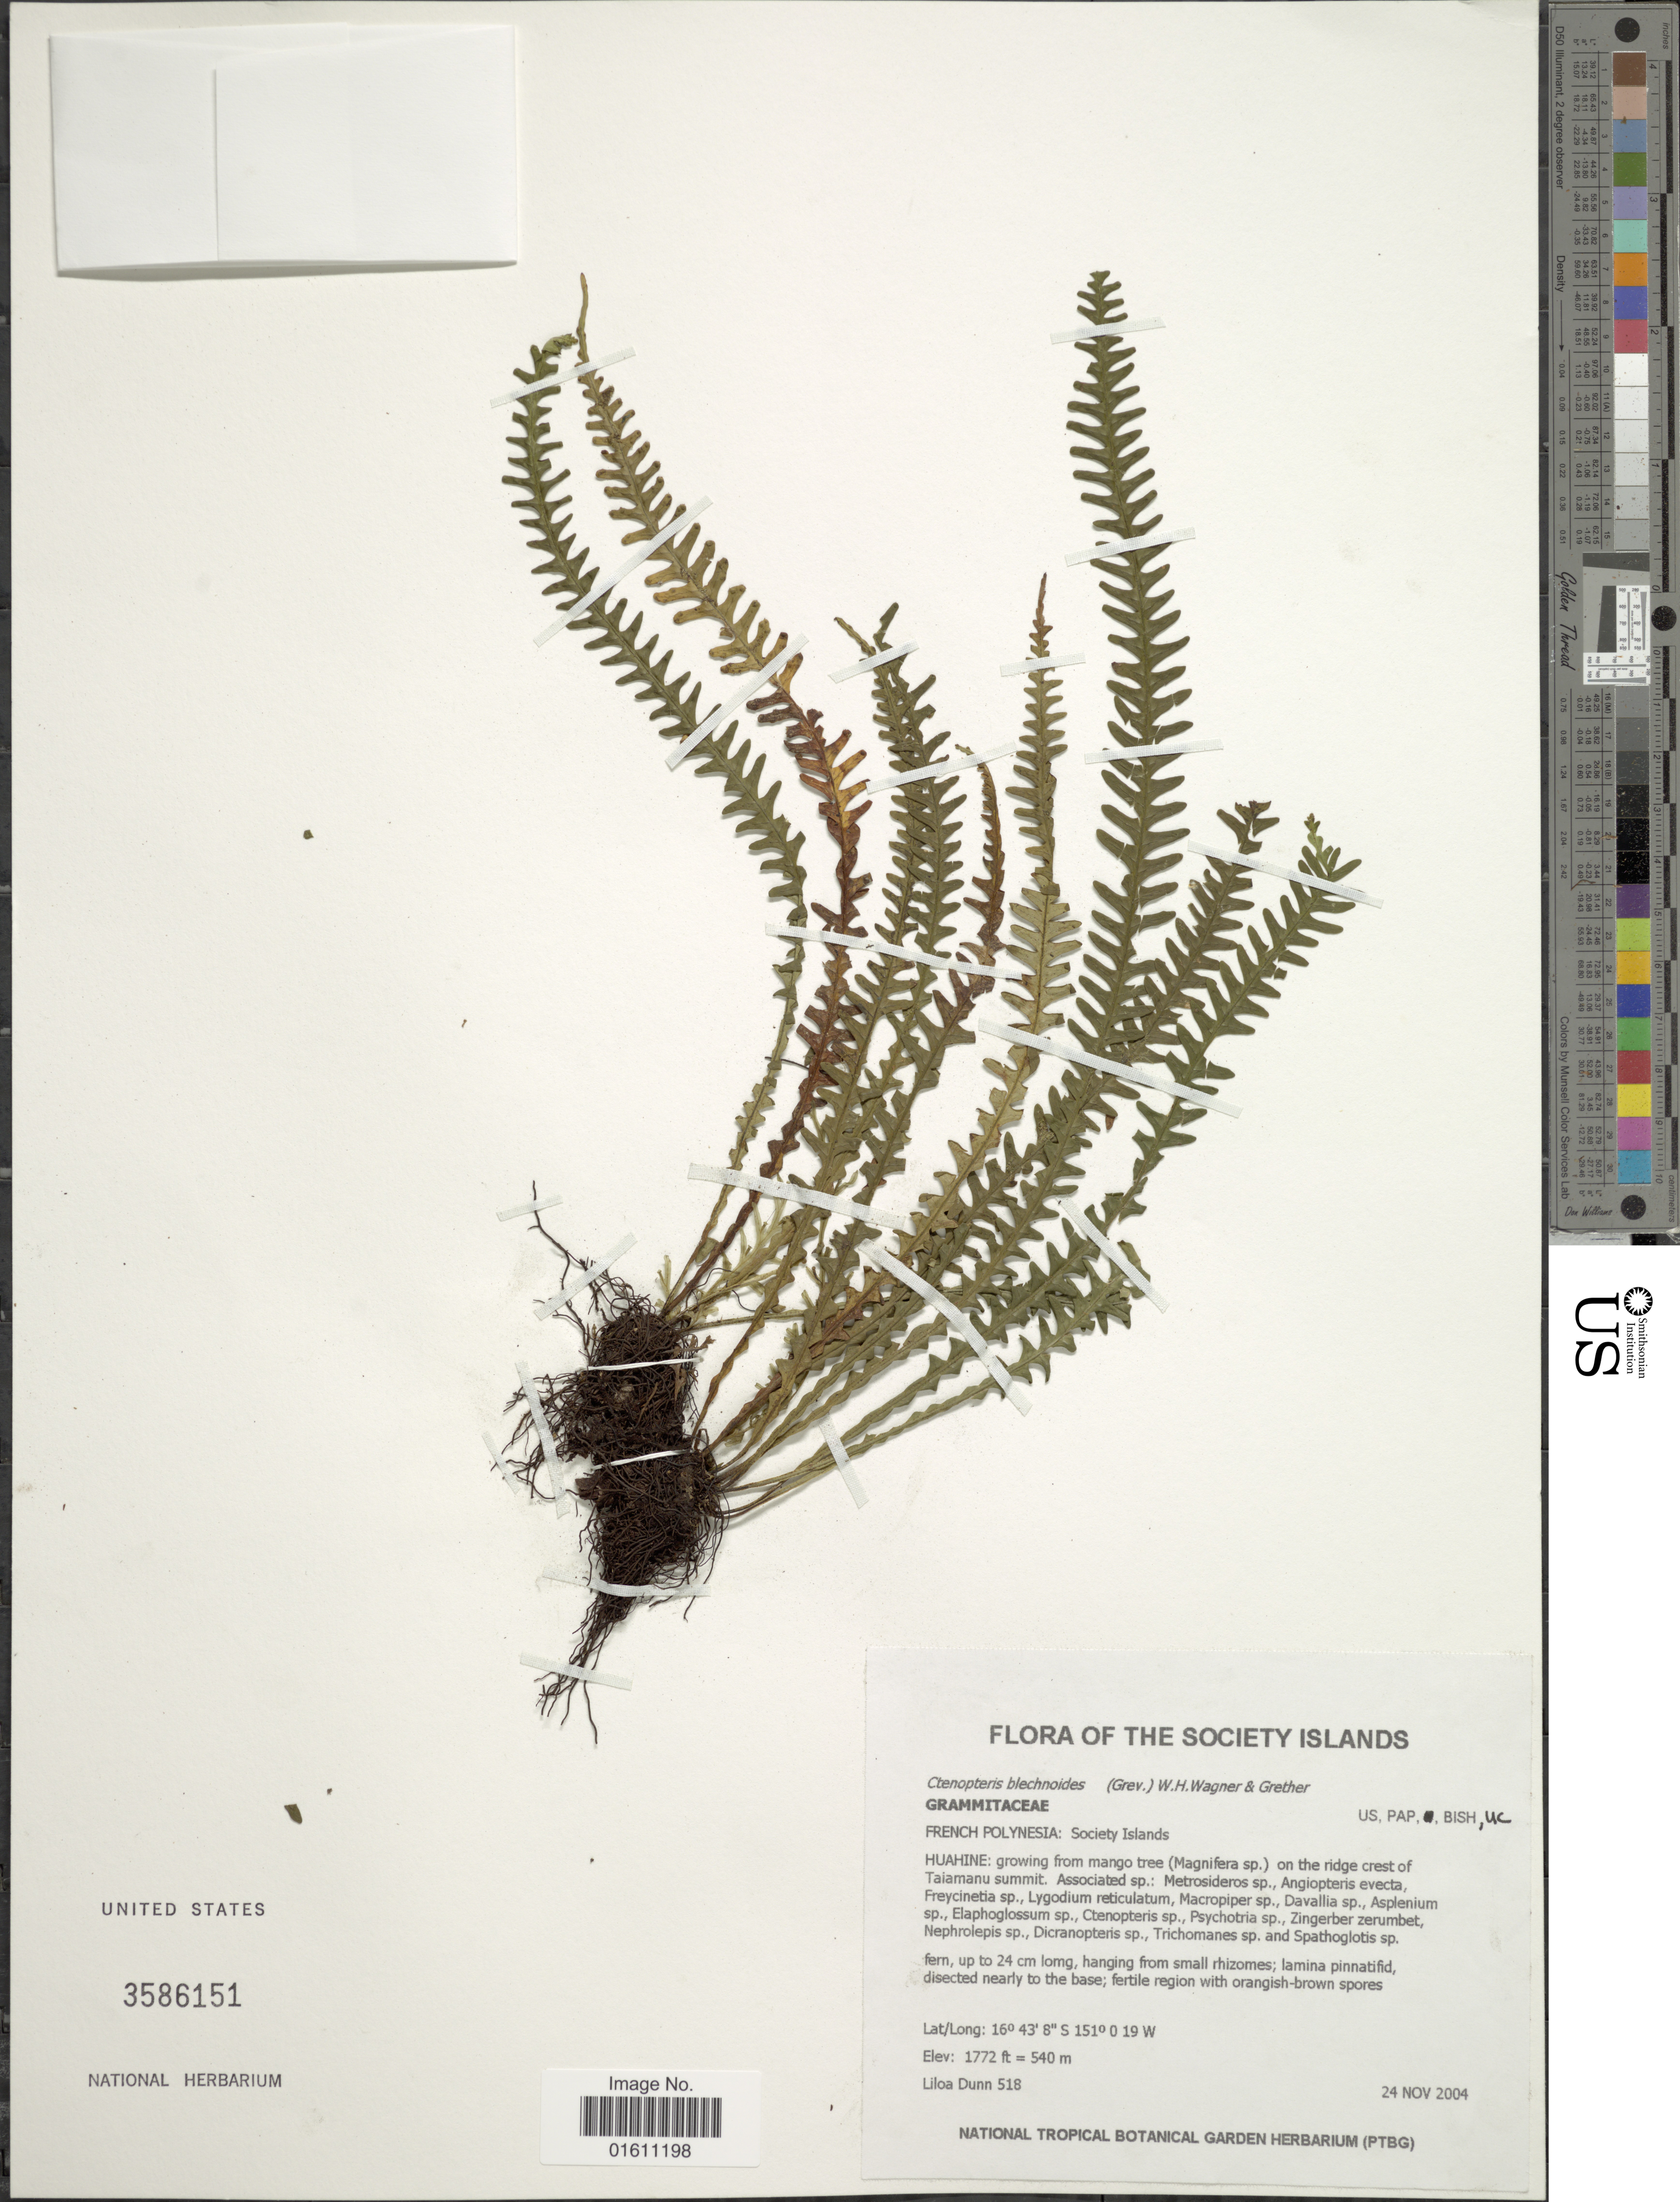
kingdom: Plantae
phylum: Tracheophyta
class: Polypodiopsida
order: Polypodiales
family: Polypodiaceae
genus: Ctenopterella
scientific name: Ctenopterella blechnoides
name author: (Grev.) Parris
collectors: L. Dunn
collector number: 518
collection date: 2004-11-24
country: French Polynesia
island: Huahine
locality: The Society Islands, French Polynesia, Huahine: on the ridge of Taiamanu summit.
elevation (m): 525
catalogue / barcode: US 3586151